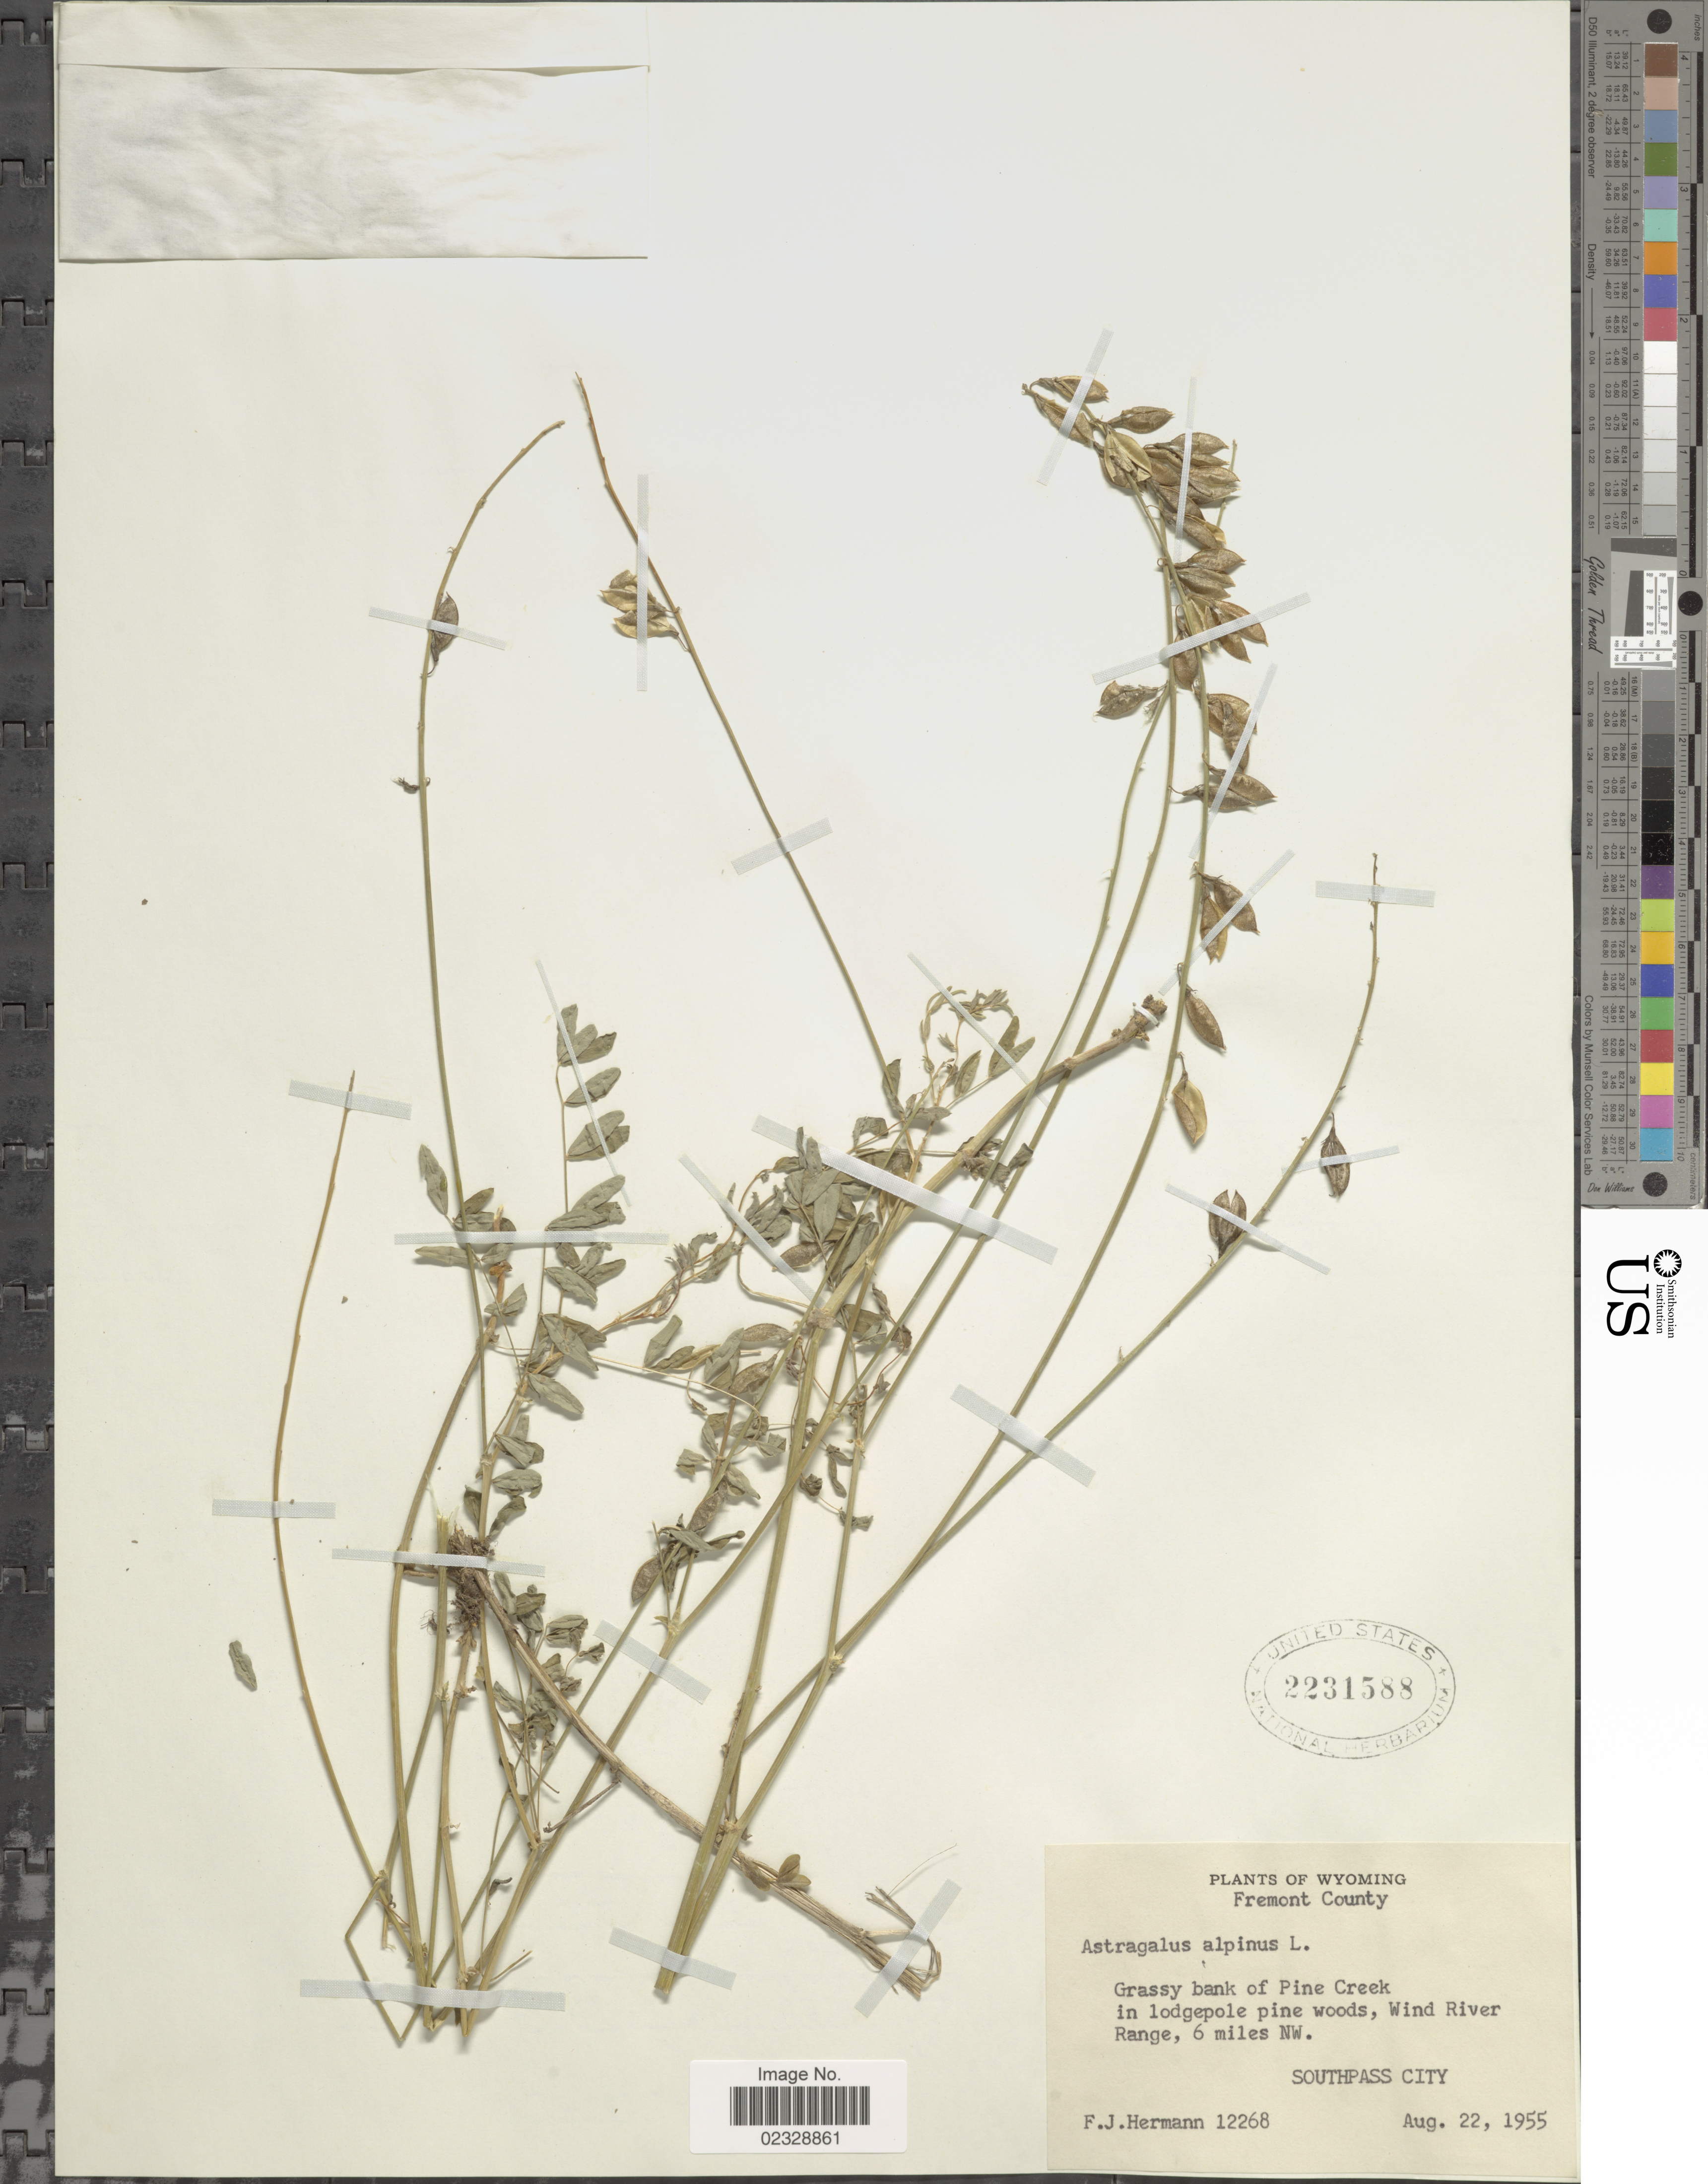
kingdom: Plantae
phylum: Tracheophyta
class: Magnoliopsida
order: Fabales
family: Fabaceae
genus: Astragalus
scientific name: Astragalus alpinus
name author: L.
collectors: F. J. Hermann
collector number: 12268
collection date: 1955-08-22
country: United States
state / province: Wyoming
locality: Fremont County, Grassy bank of Pine Creek in lodgepole pinewoods, Wind River Range, 6 miles NW. Southpass City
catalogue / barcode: US 2231588